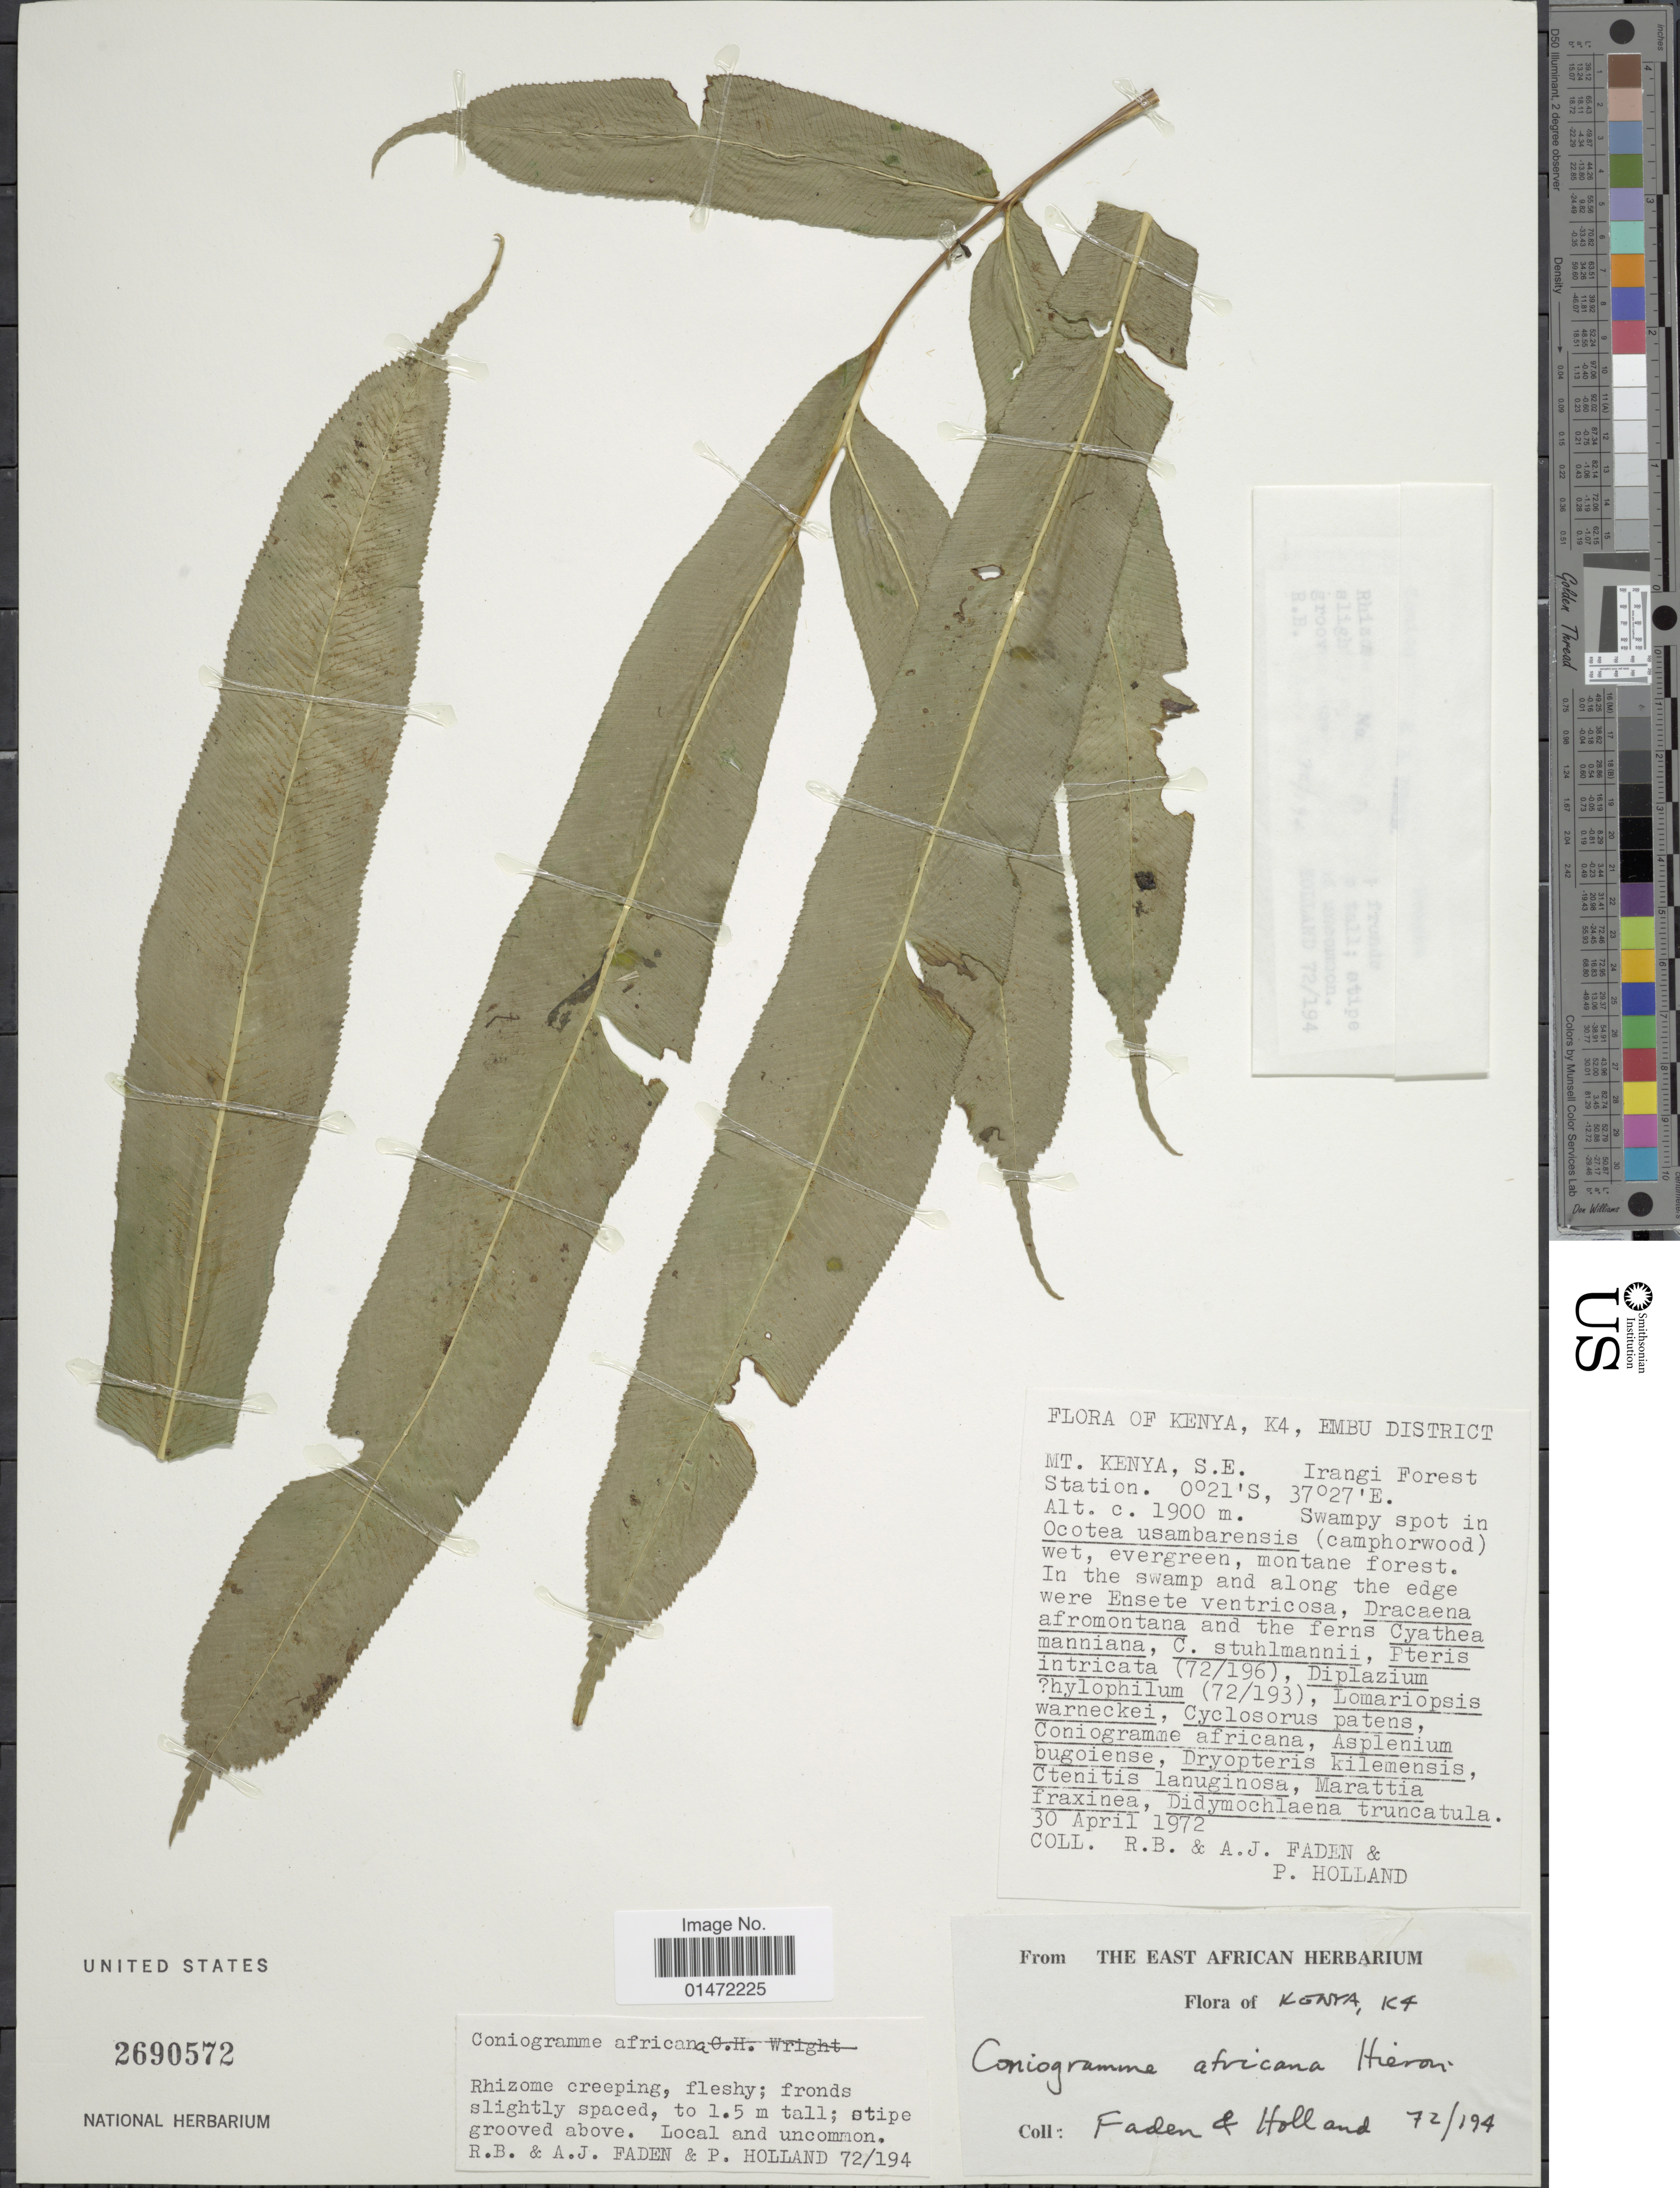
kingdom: Plantae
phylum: Tracheophyta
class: Polypodiopsida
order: Polypodiales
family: Pteridaceae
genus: Coniogramme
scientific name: Coniogramme africana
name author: Hieron.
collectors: R. B. Faden, A. J. Faden & P. Holland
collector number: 72/194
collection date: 1972-04-30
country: Kenya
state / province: Embu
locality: K4, S.E. Irangi Forest Station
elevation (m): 1900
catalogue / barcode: US 2690572